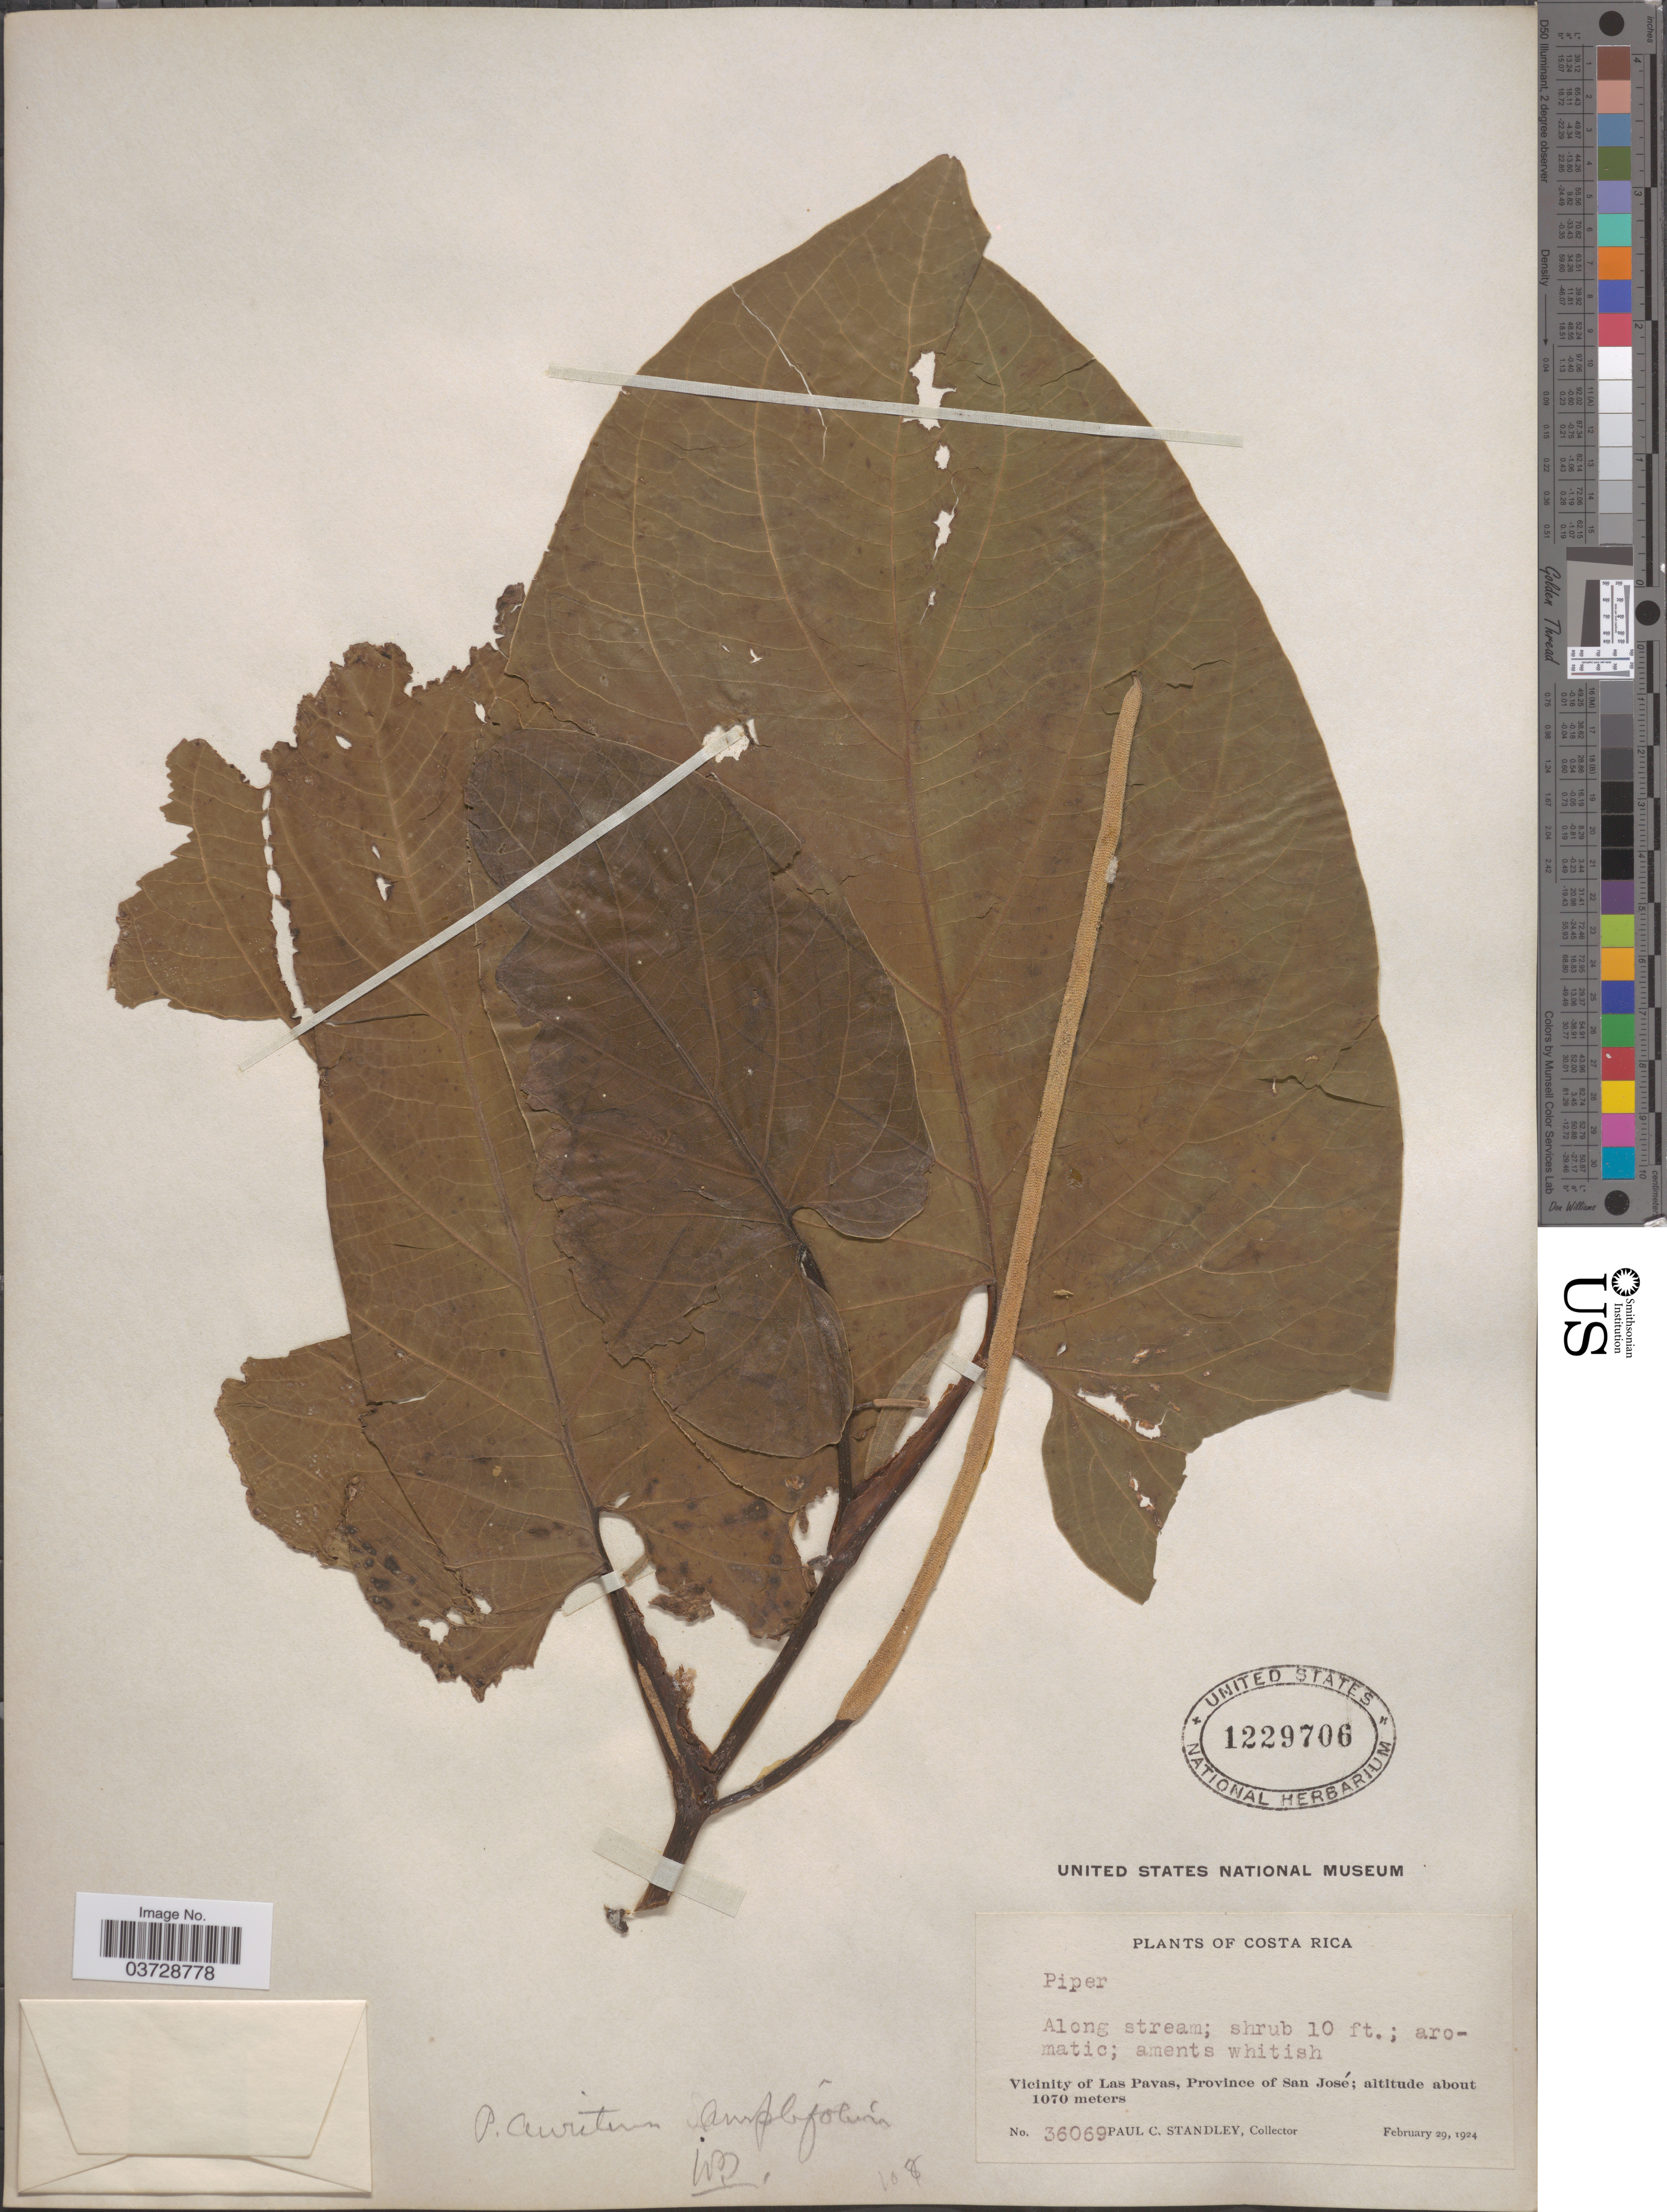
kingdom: Plantae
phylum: Tracheophyta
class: Magnoliopsida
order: Piperales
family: Piperaceae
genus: Piper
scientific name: Piper auritum var. amplifolium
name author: C. DC.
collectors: P. C. Standley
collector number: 36069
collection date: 1924-02-29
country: Costa Rica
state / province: San José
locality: Vicinity of Las Pavas.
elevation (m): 1070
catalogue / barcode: US 1229706